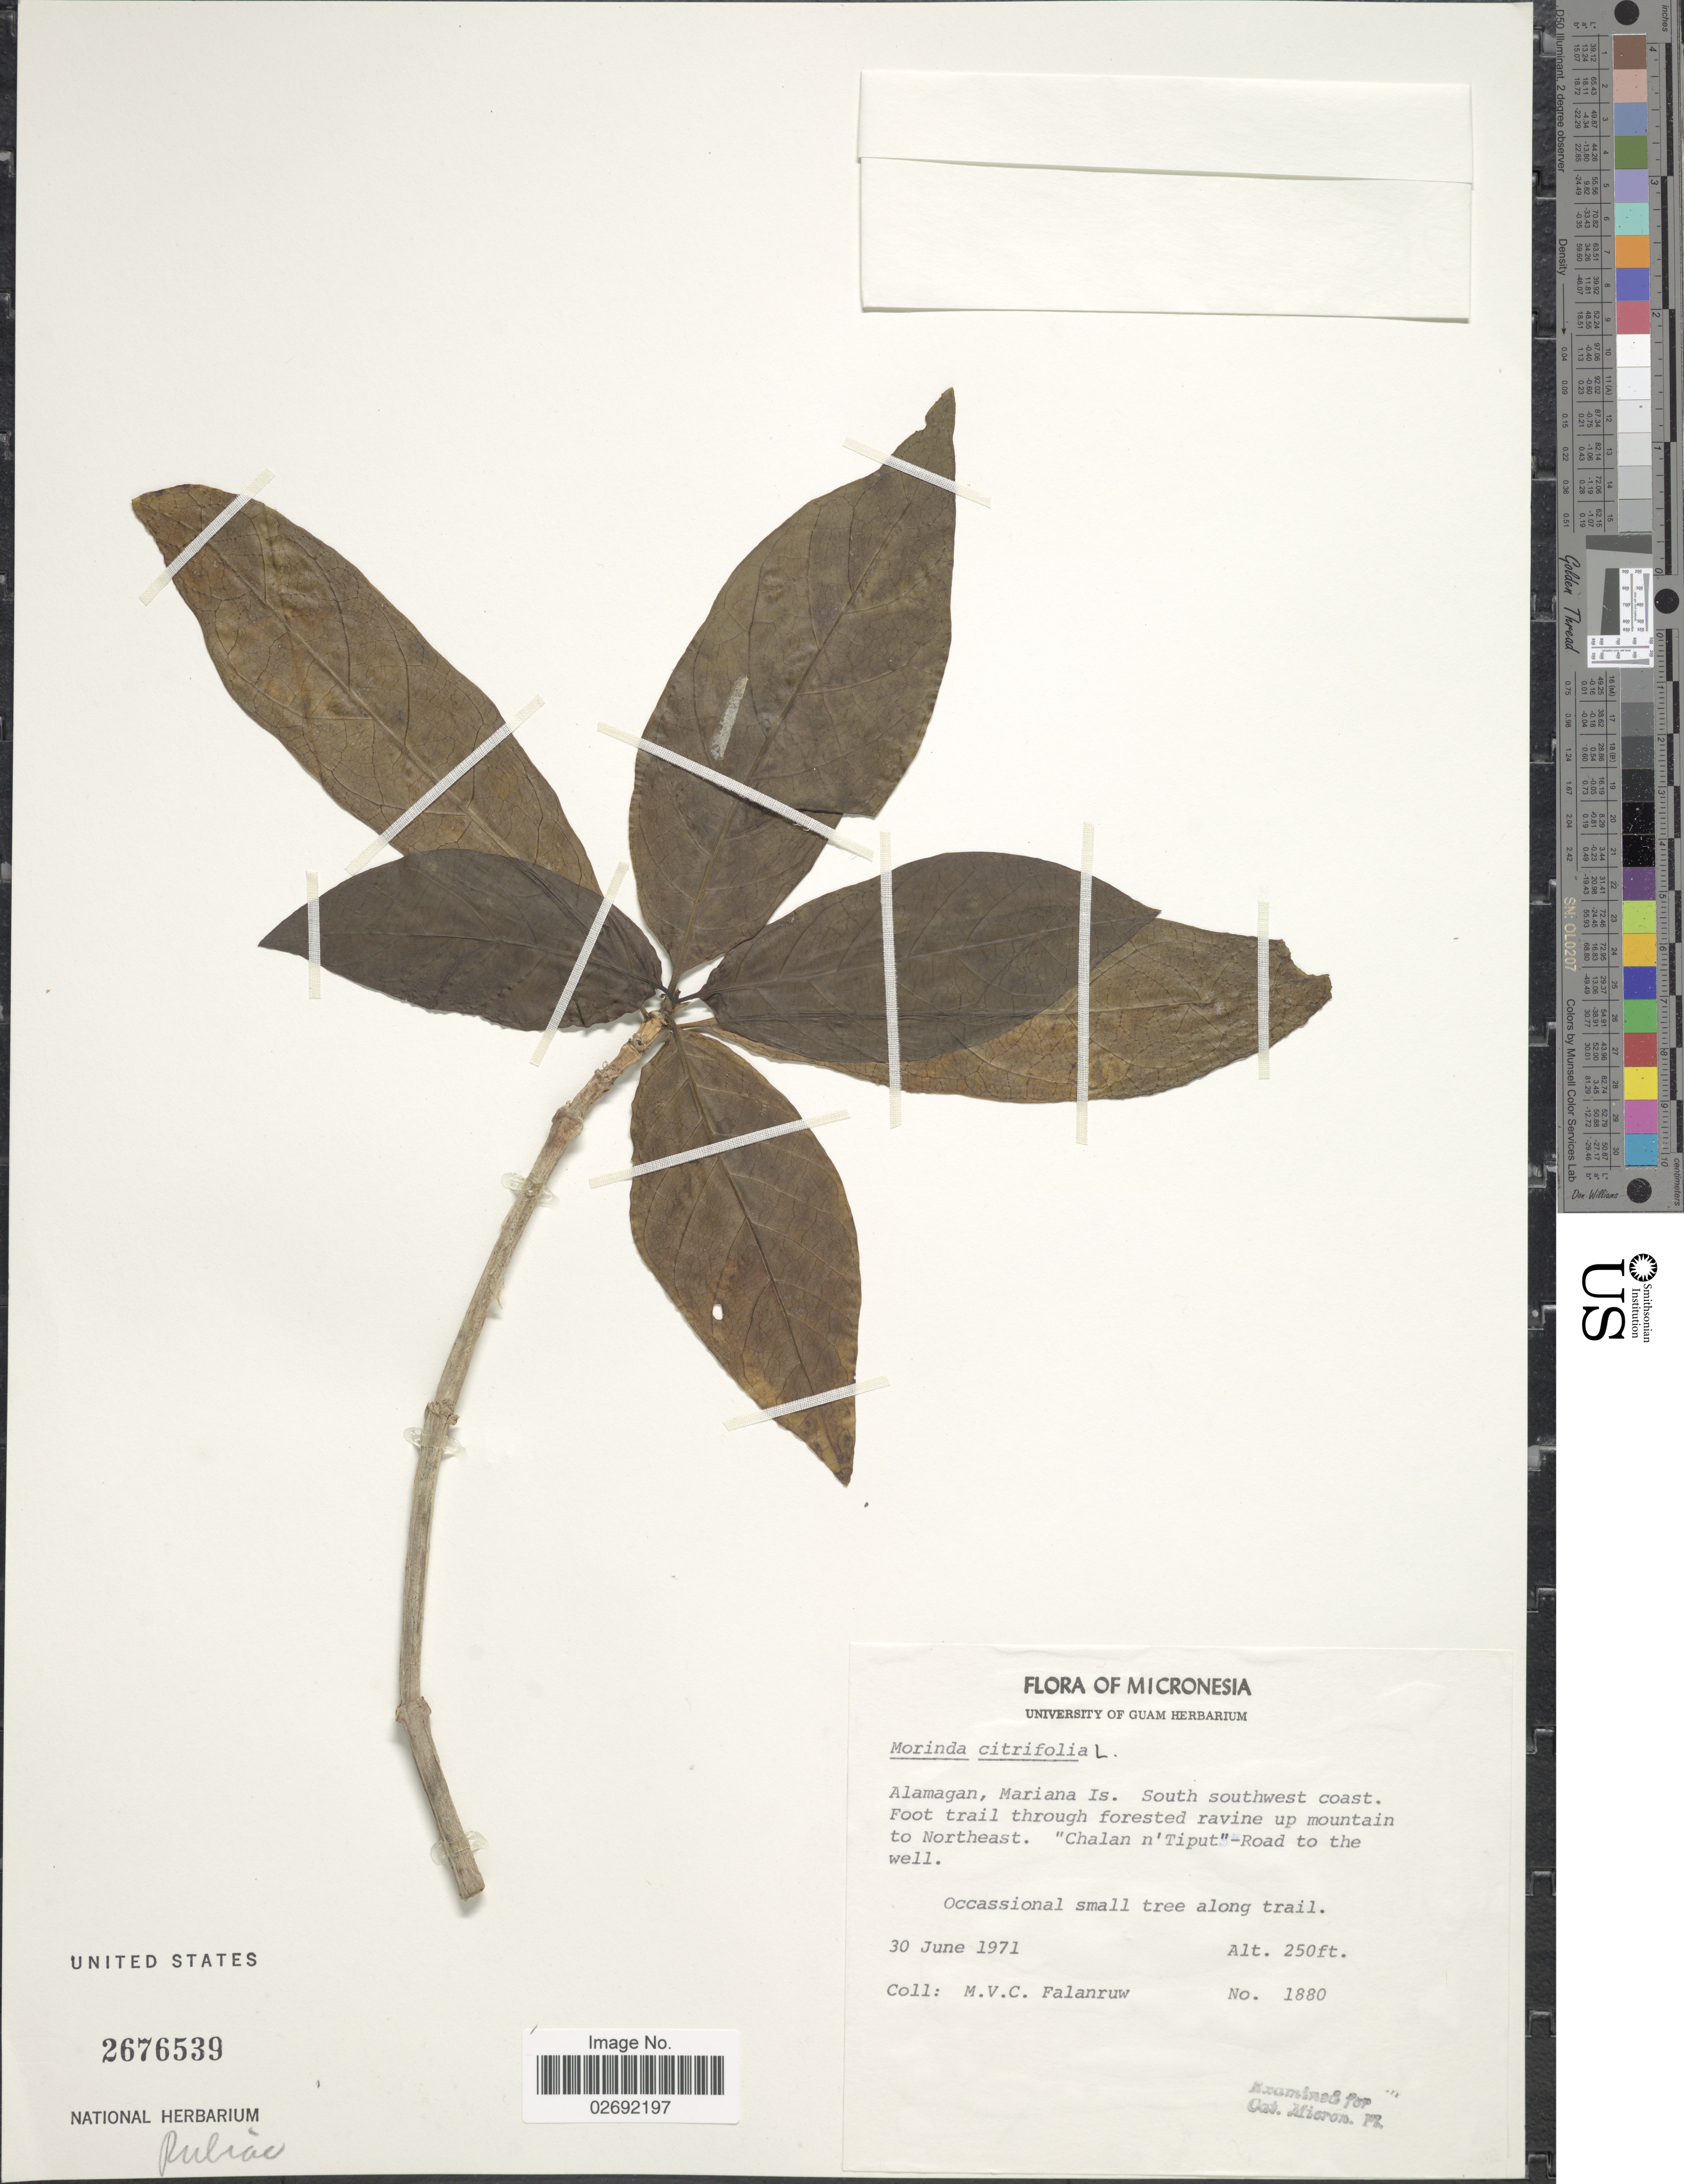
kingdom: Plantae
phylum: Tracheophyta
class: Magnoliopsida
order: Gentianales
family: Rubiaceae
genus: Morinda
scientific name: Morinda citrifolia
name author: L.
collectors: M. V. Falanruw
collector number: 1880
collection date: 1971-06-30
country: Northern Mariana Islands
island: Alamagan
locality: Alamagan, Mariana Is. Mountain to Northeast. "Chalan n'Tiput"-Road to the well.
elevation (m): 76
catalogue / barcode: US 2676539